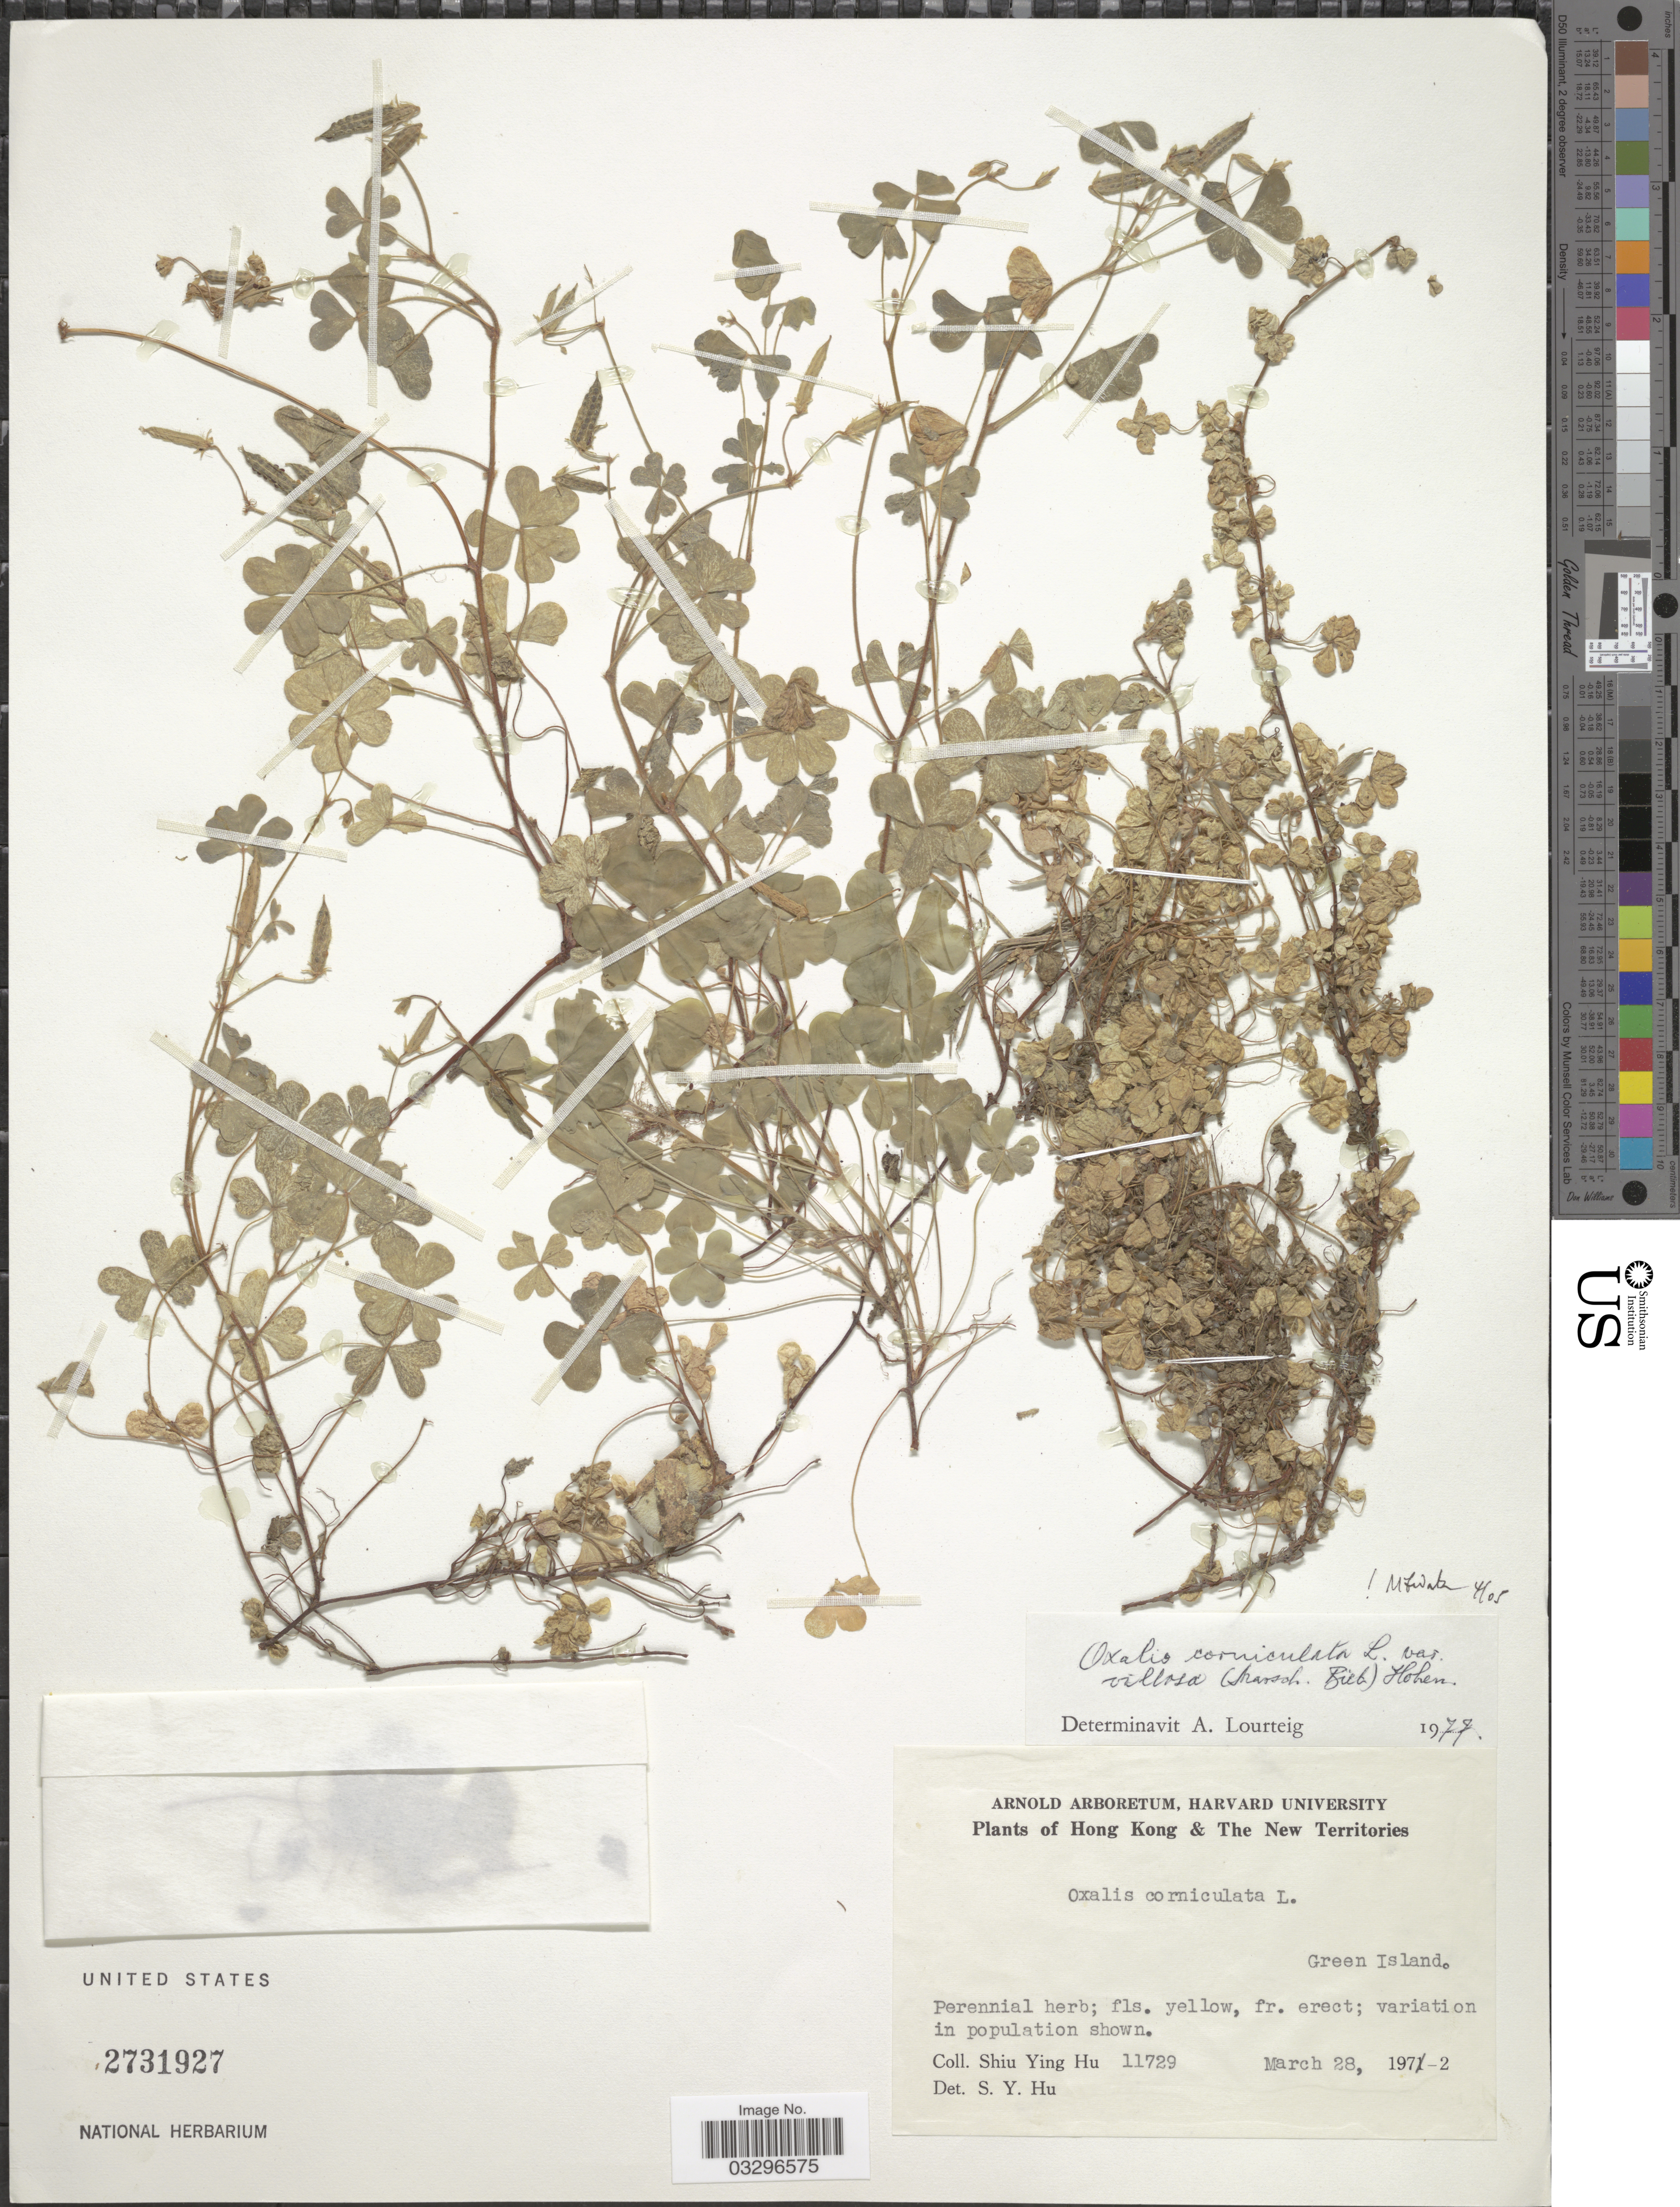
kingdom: Plantae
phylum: Tracheophyta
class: Magnoliopsida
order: Oxalidales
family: Oxalidaceae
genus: Oxalis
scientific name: Oxalis corniculata var. villosa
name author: (M. Bieb.) Hohen.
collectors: S. Y. Hu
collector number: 11729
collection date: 1972-03-28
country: China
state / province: Hong Kong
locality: Hong Kong & The New Territories. Green Island.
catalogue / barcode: US 2731927